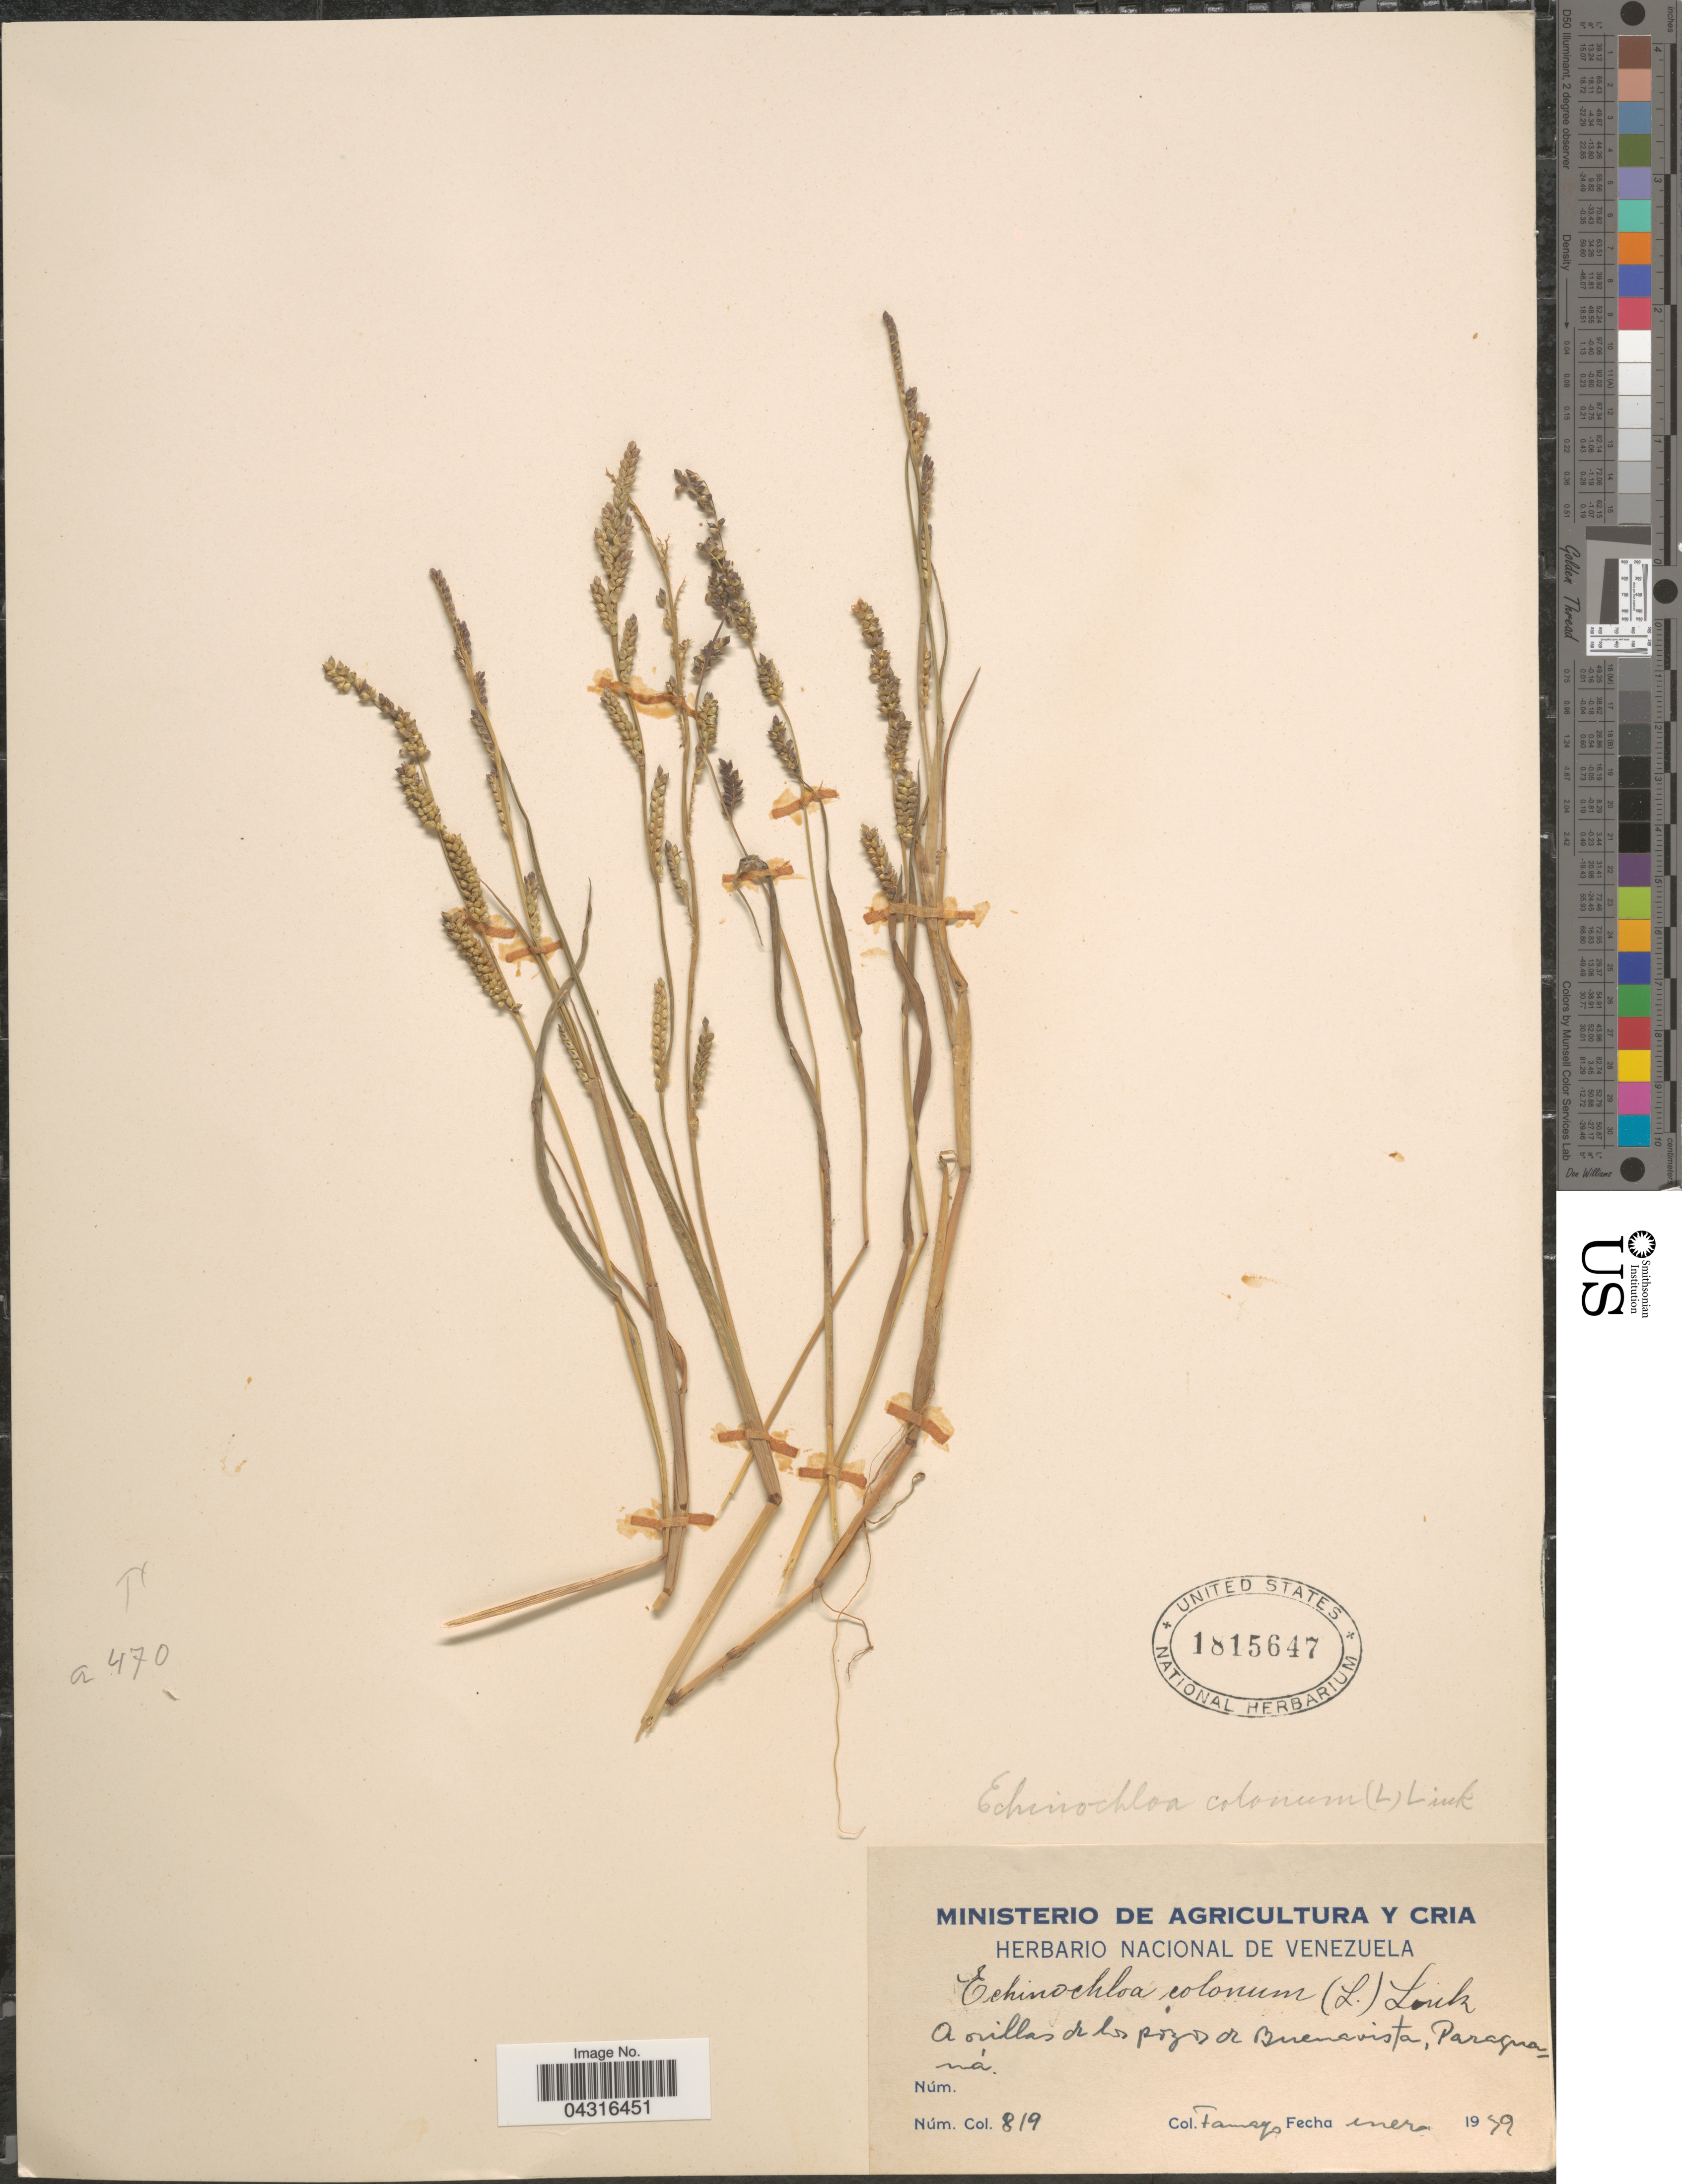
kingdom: Plantae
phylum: Tracheophyta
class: Liliopsida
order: Poales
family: Poaceae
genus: Echinochloa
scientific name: Echinochloa colona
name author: (L.) Link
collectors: Farnay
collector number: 819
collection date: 1979-01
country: Venezuela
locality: A orillas de los pozos de Buenavista, Paraguaná.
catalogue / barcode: US 1815647